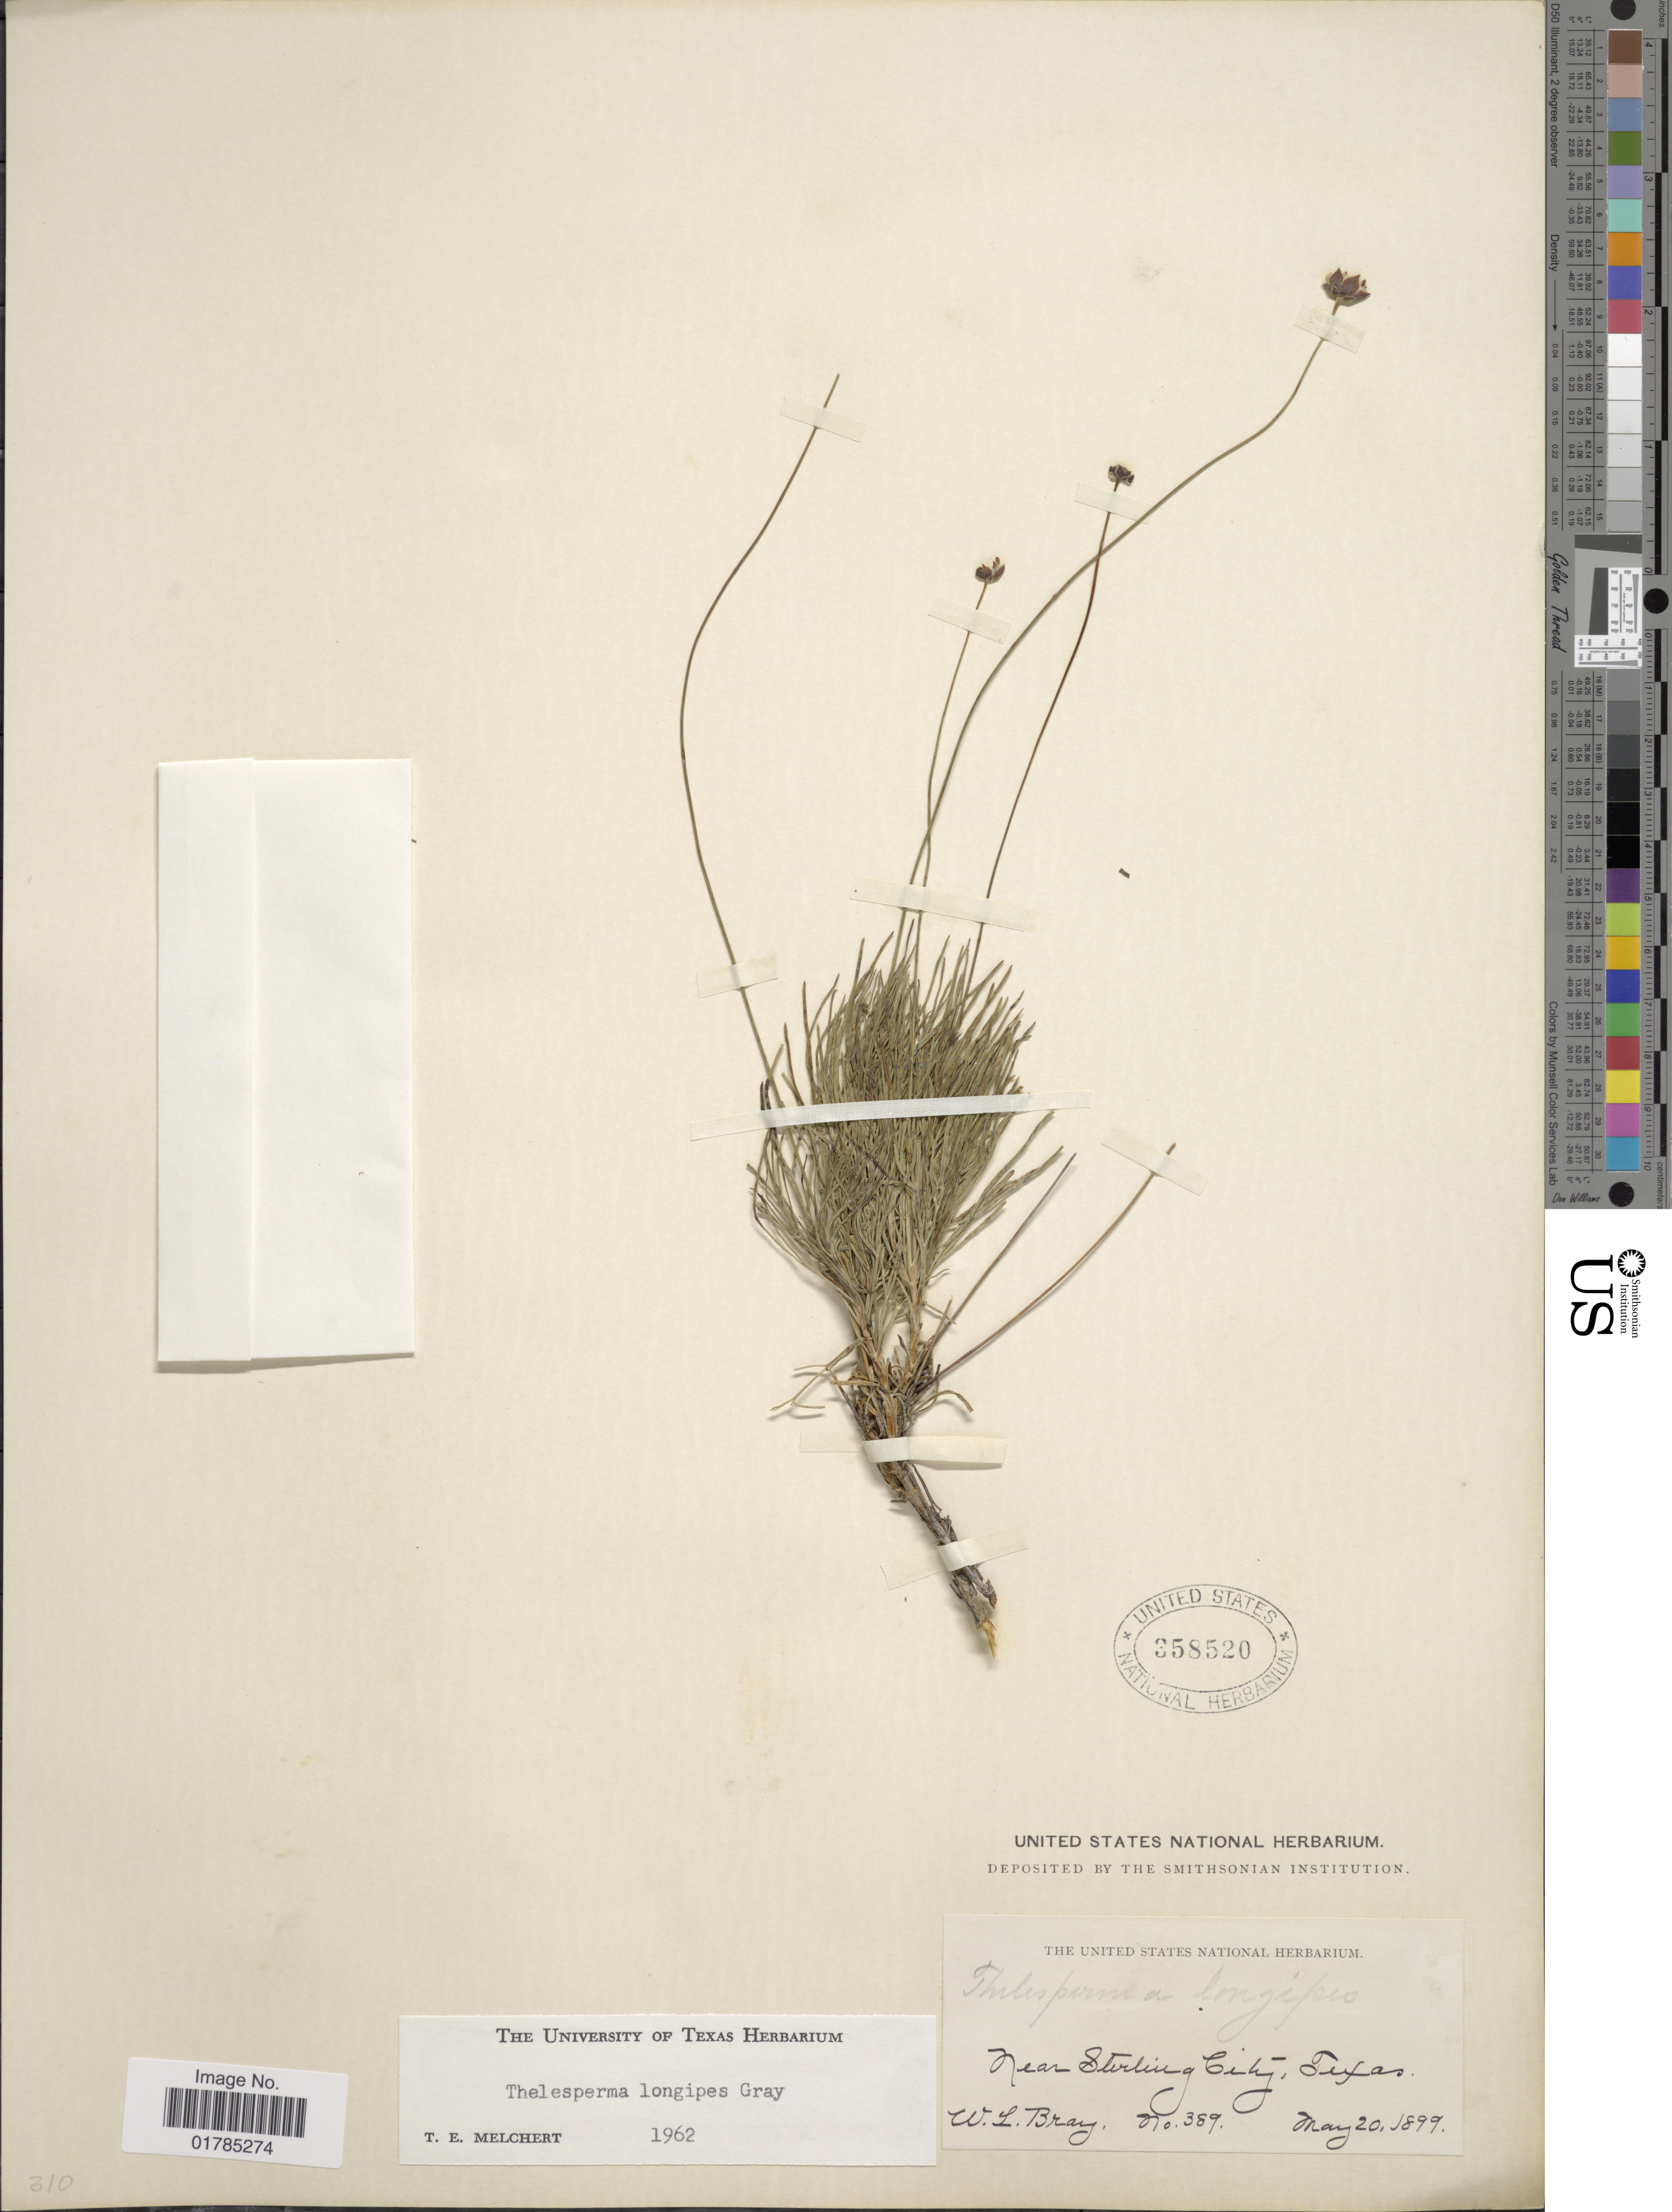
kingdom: Plantae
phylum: Tracheophyta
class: Magnoliopsida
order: Asterales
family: Asteraceae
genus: Thelesperma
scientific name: Thelesperma longipes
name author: A. Gray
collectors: W. L. Bray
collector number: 389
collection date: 1899-05-20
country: United States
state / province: Texas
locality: Near Stirling City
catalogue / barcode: US 358520